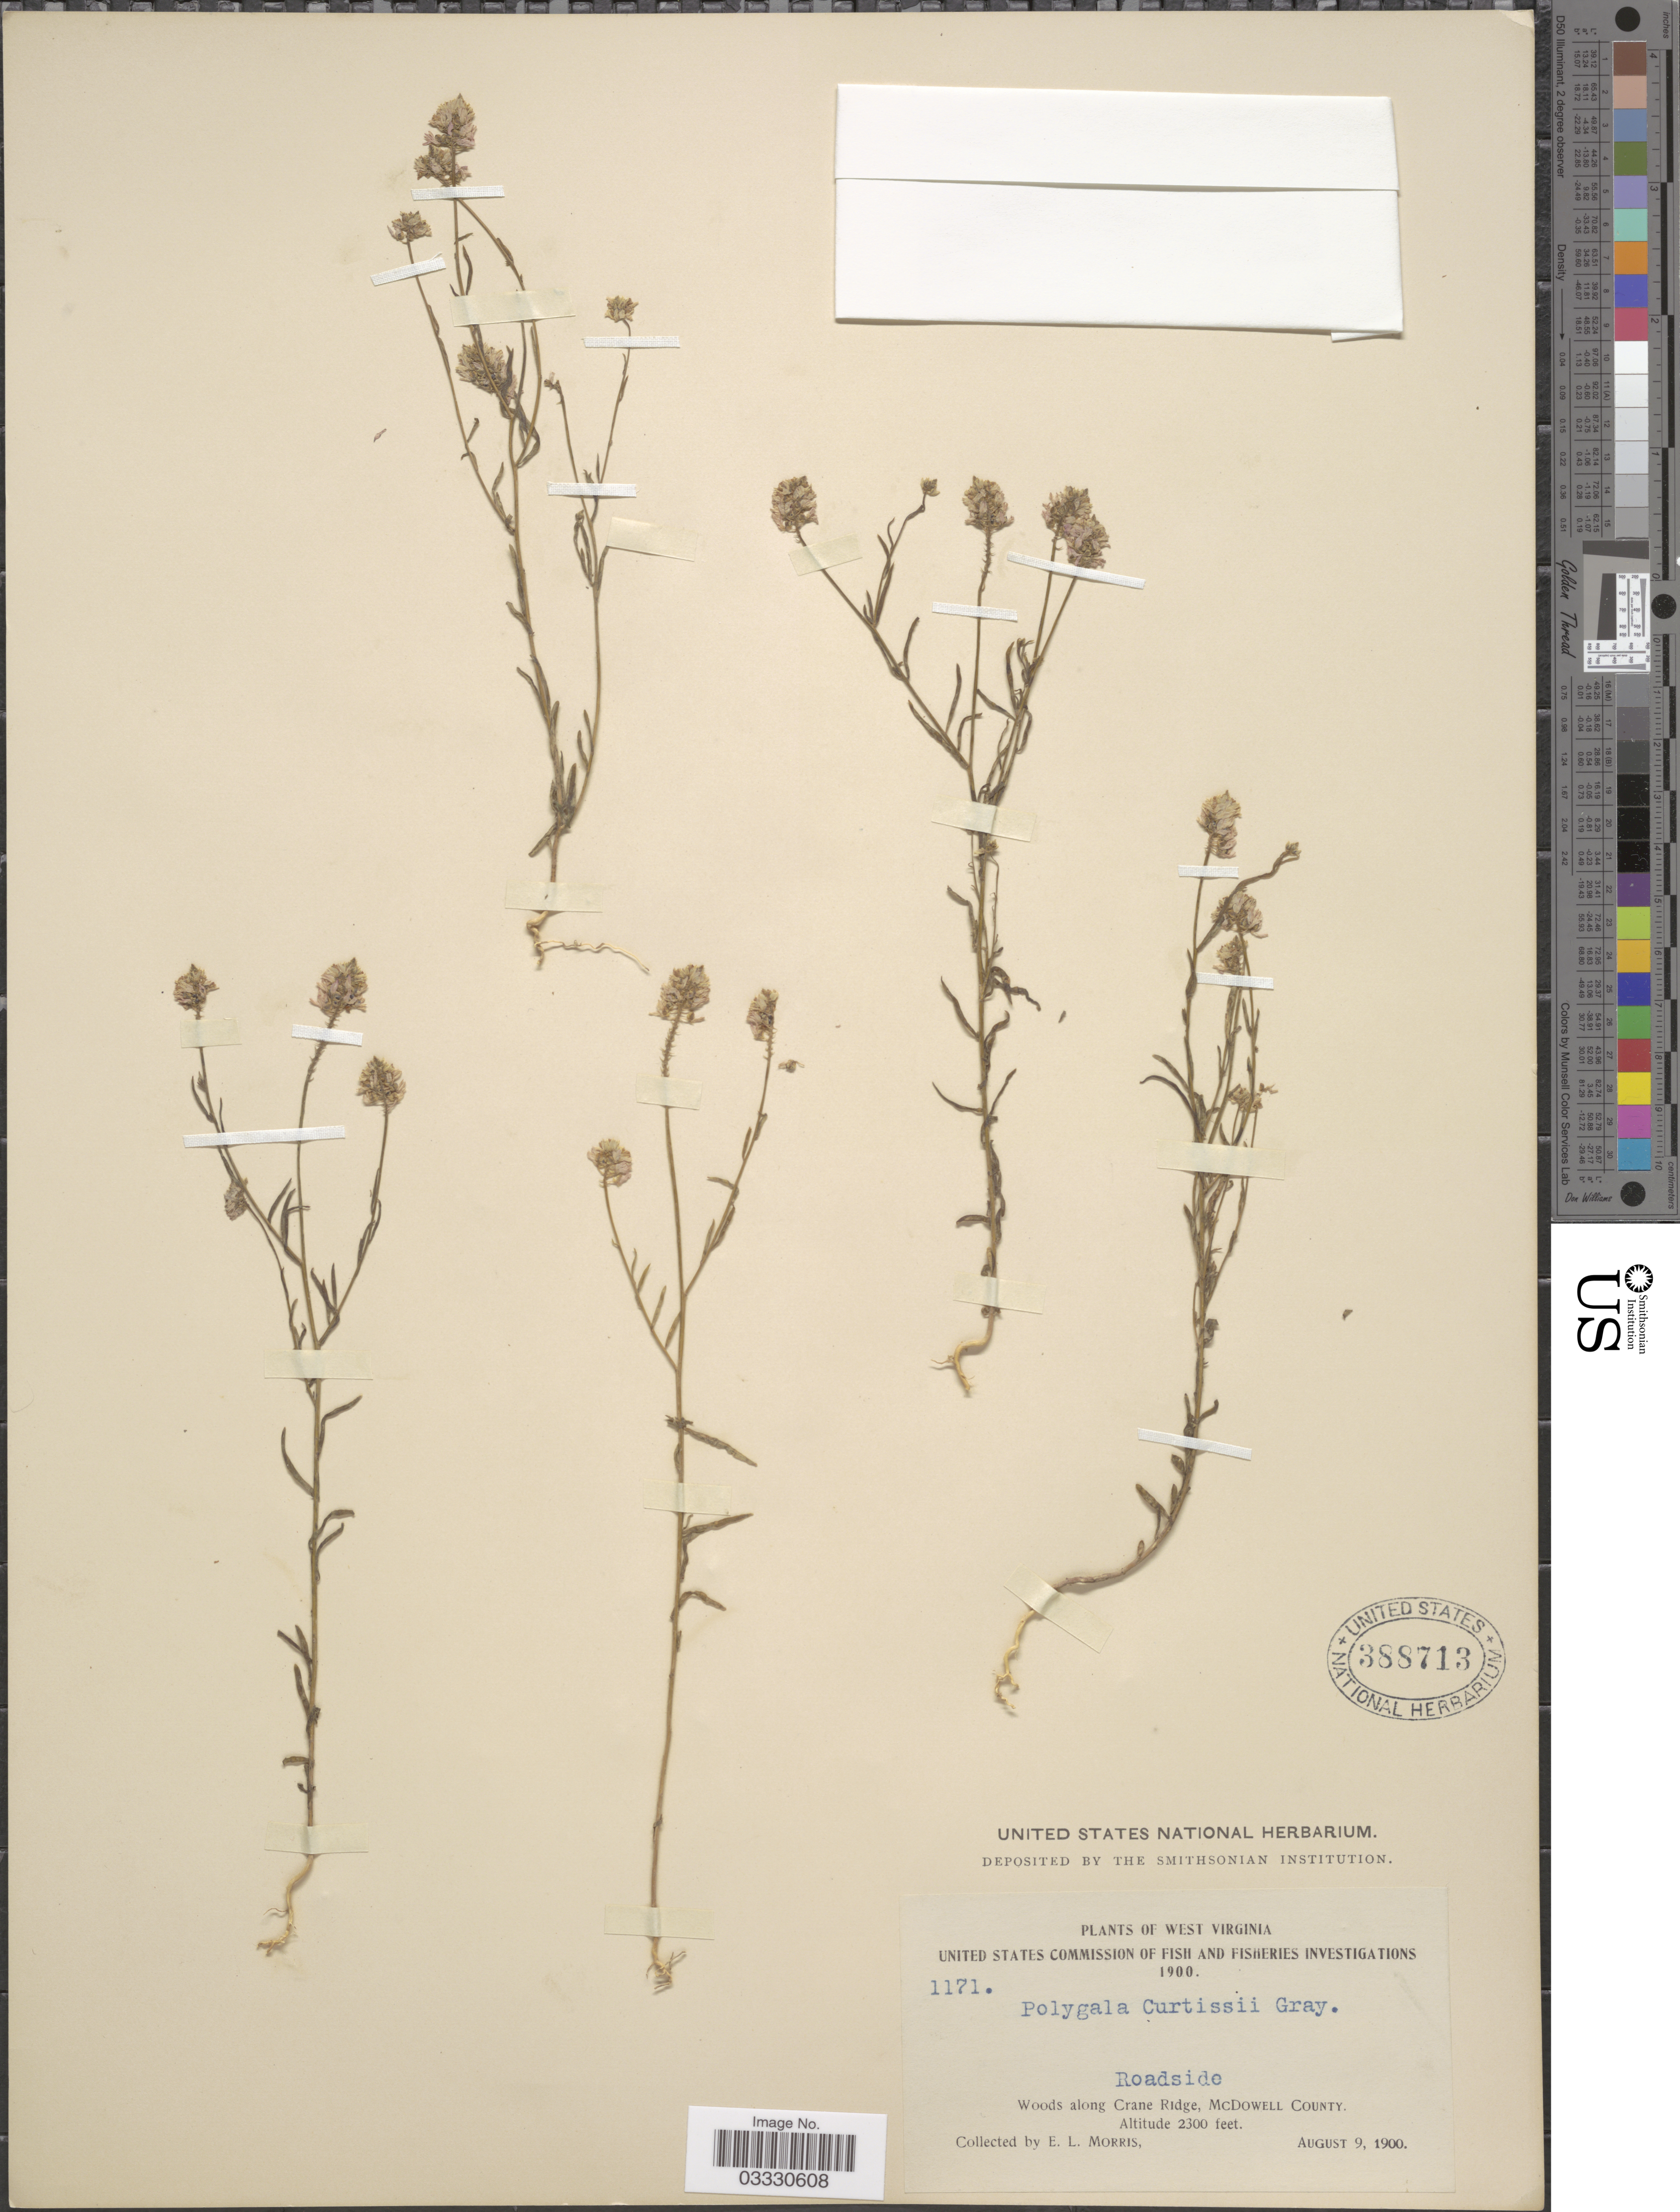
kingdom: Plantae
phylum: Tracheophyta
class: Magnoliopsida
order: Fabales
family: Polygalaceae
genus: Polygala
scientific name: Polygala curtissii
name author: A. Gray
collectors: E. Morris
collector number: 1171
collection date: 1900-08-09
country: United States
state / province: West Virginia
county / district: McDowell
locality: Woods along Crane Ridge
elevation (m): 701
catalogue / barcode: US 388713